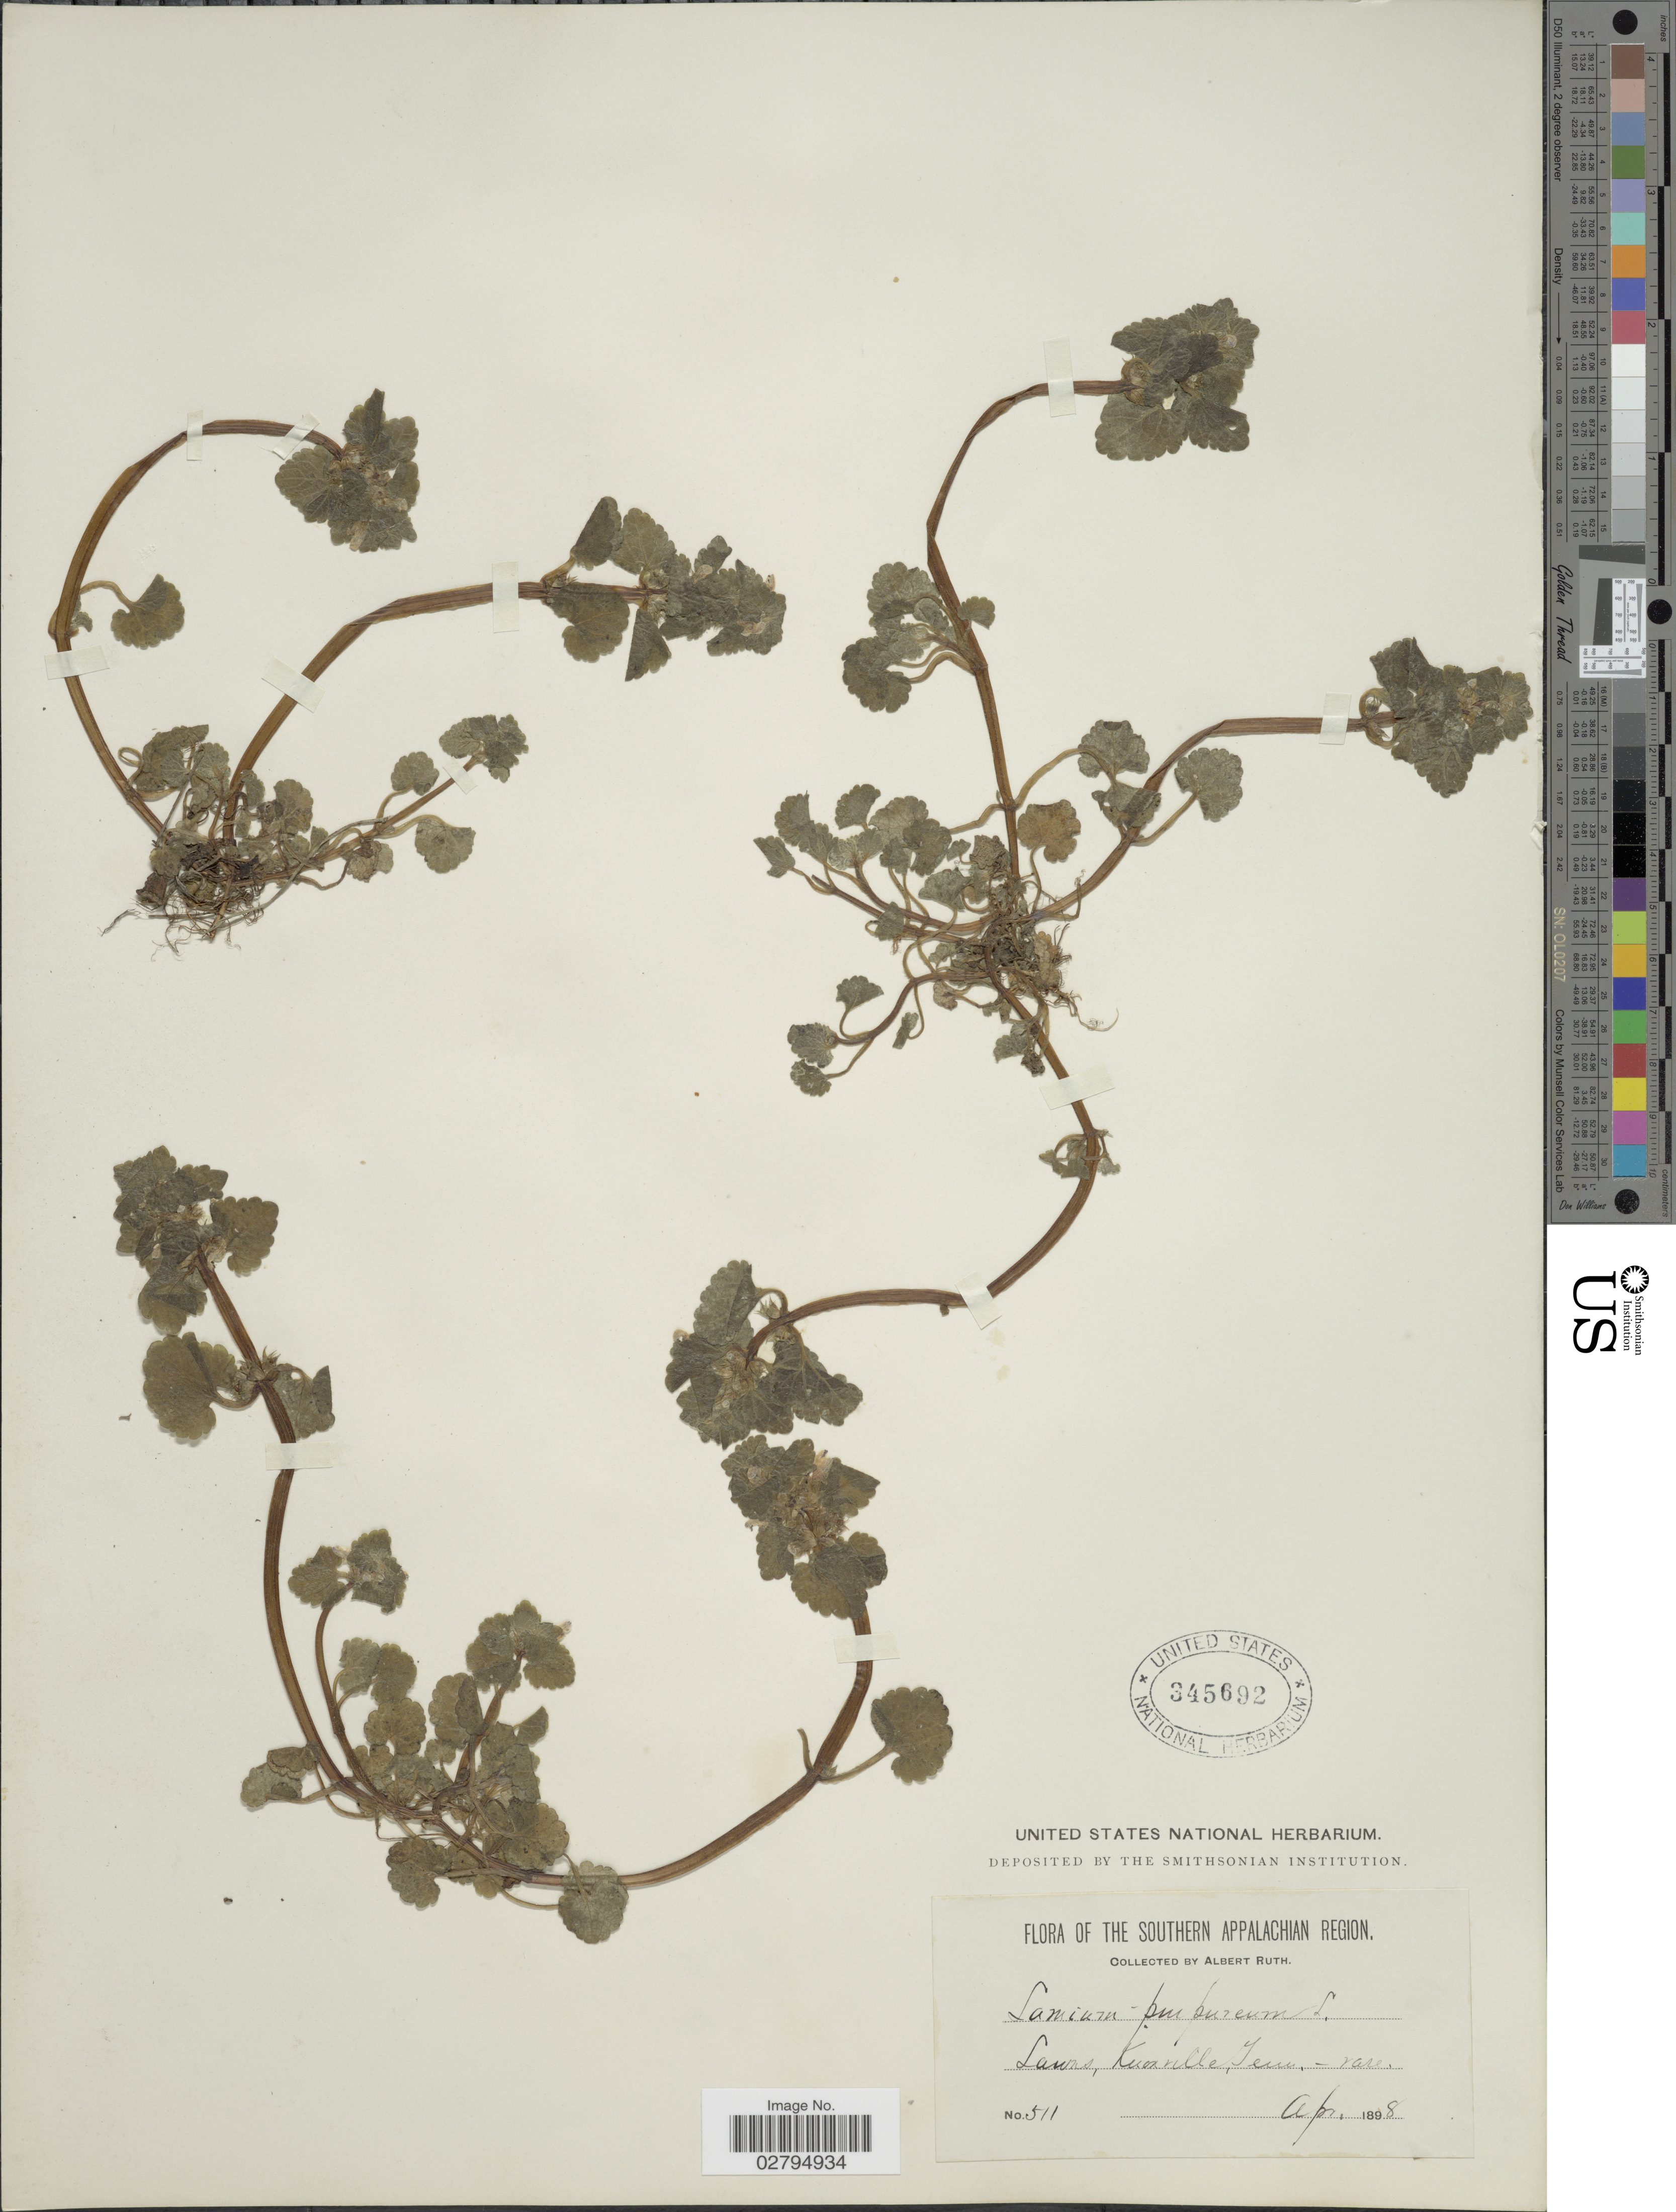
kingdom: Plantae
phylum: Tracheophyta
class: Magnoliopsida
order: Lamiales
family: Lamiaceae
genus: Lamium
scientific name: Lamium purpureum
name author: L.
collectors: A. Ruth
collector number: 511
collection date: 1898-04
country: United States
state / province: Tennessee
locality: Southern Appalachian Region. Lawns, Knoxville.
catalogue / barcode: US 345692